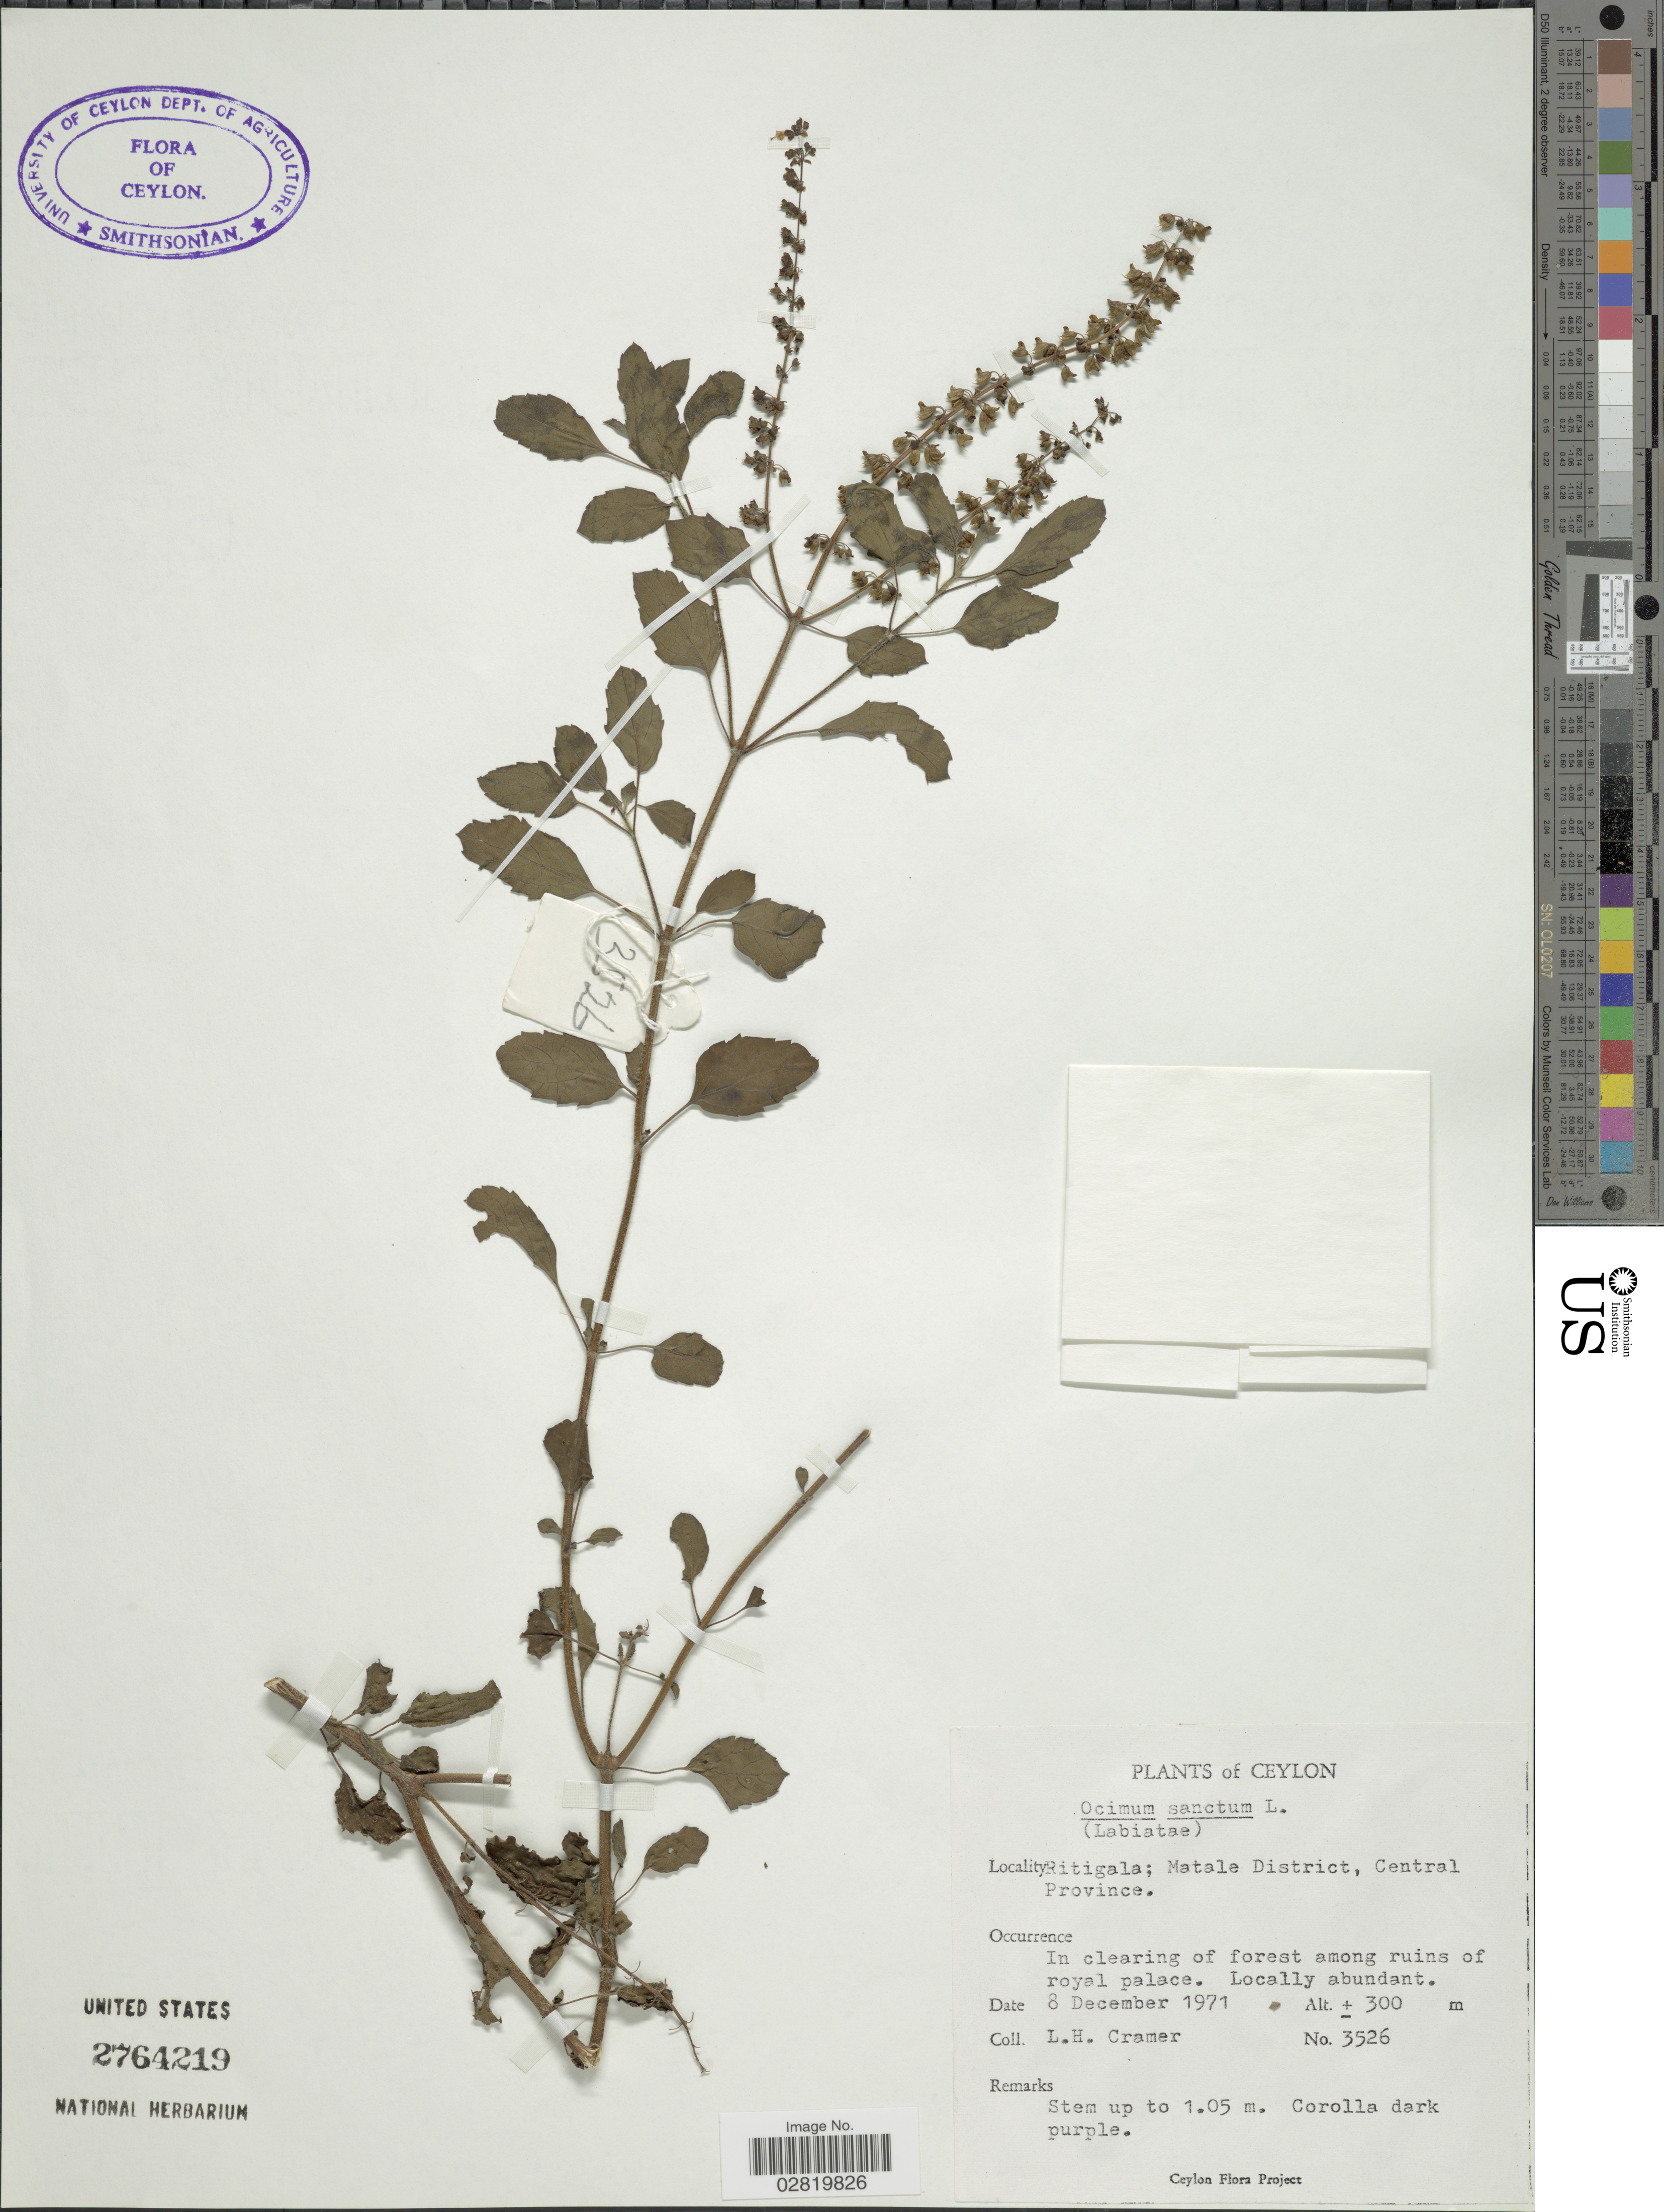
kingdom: Plantae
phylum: Tracheophyta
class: Magnoliopsida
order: Lamiales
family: Lamiaceae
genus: Ocimum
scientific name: Ocimum sanctum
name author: L.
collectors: L. H. Cramer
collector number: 3526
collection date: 1971-12-08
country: Sri Lanka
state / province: Central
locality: Ceylon, Ritigala; Matale District, Central Province.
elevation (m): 300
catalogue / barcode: US 2764219